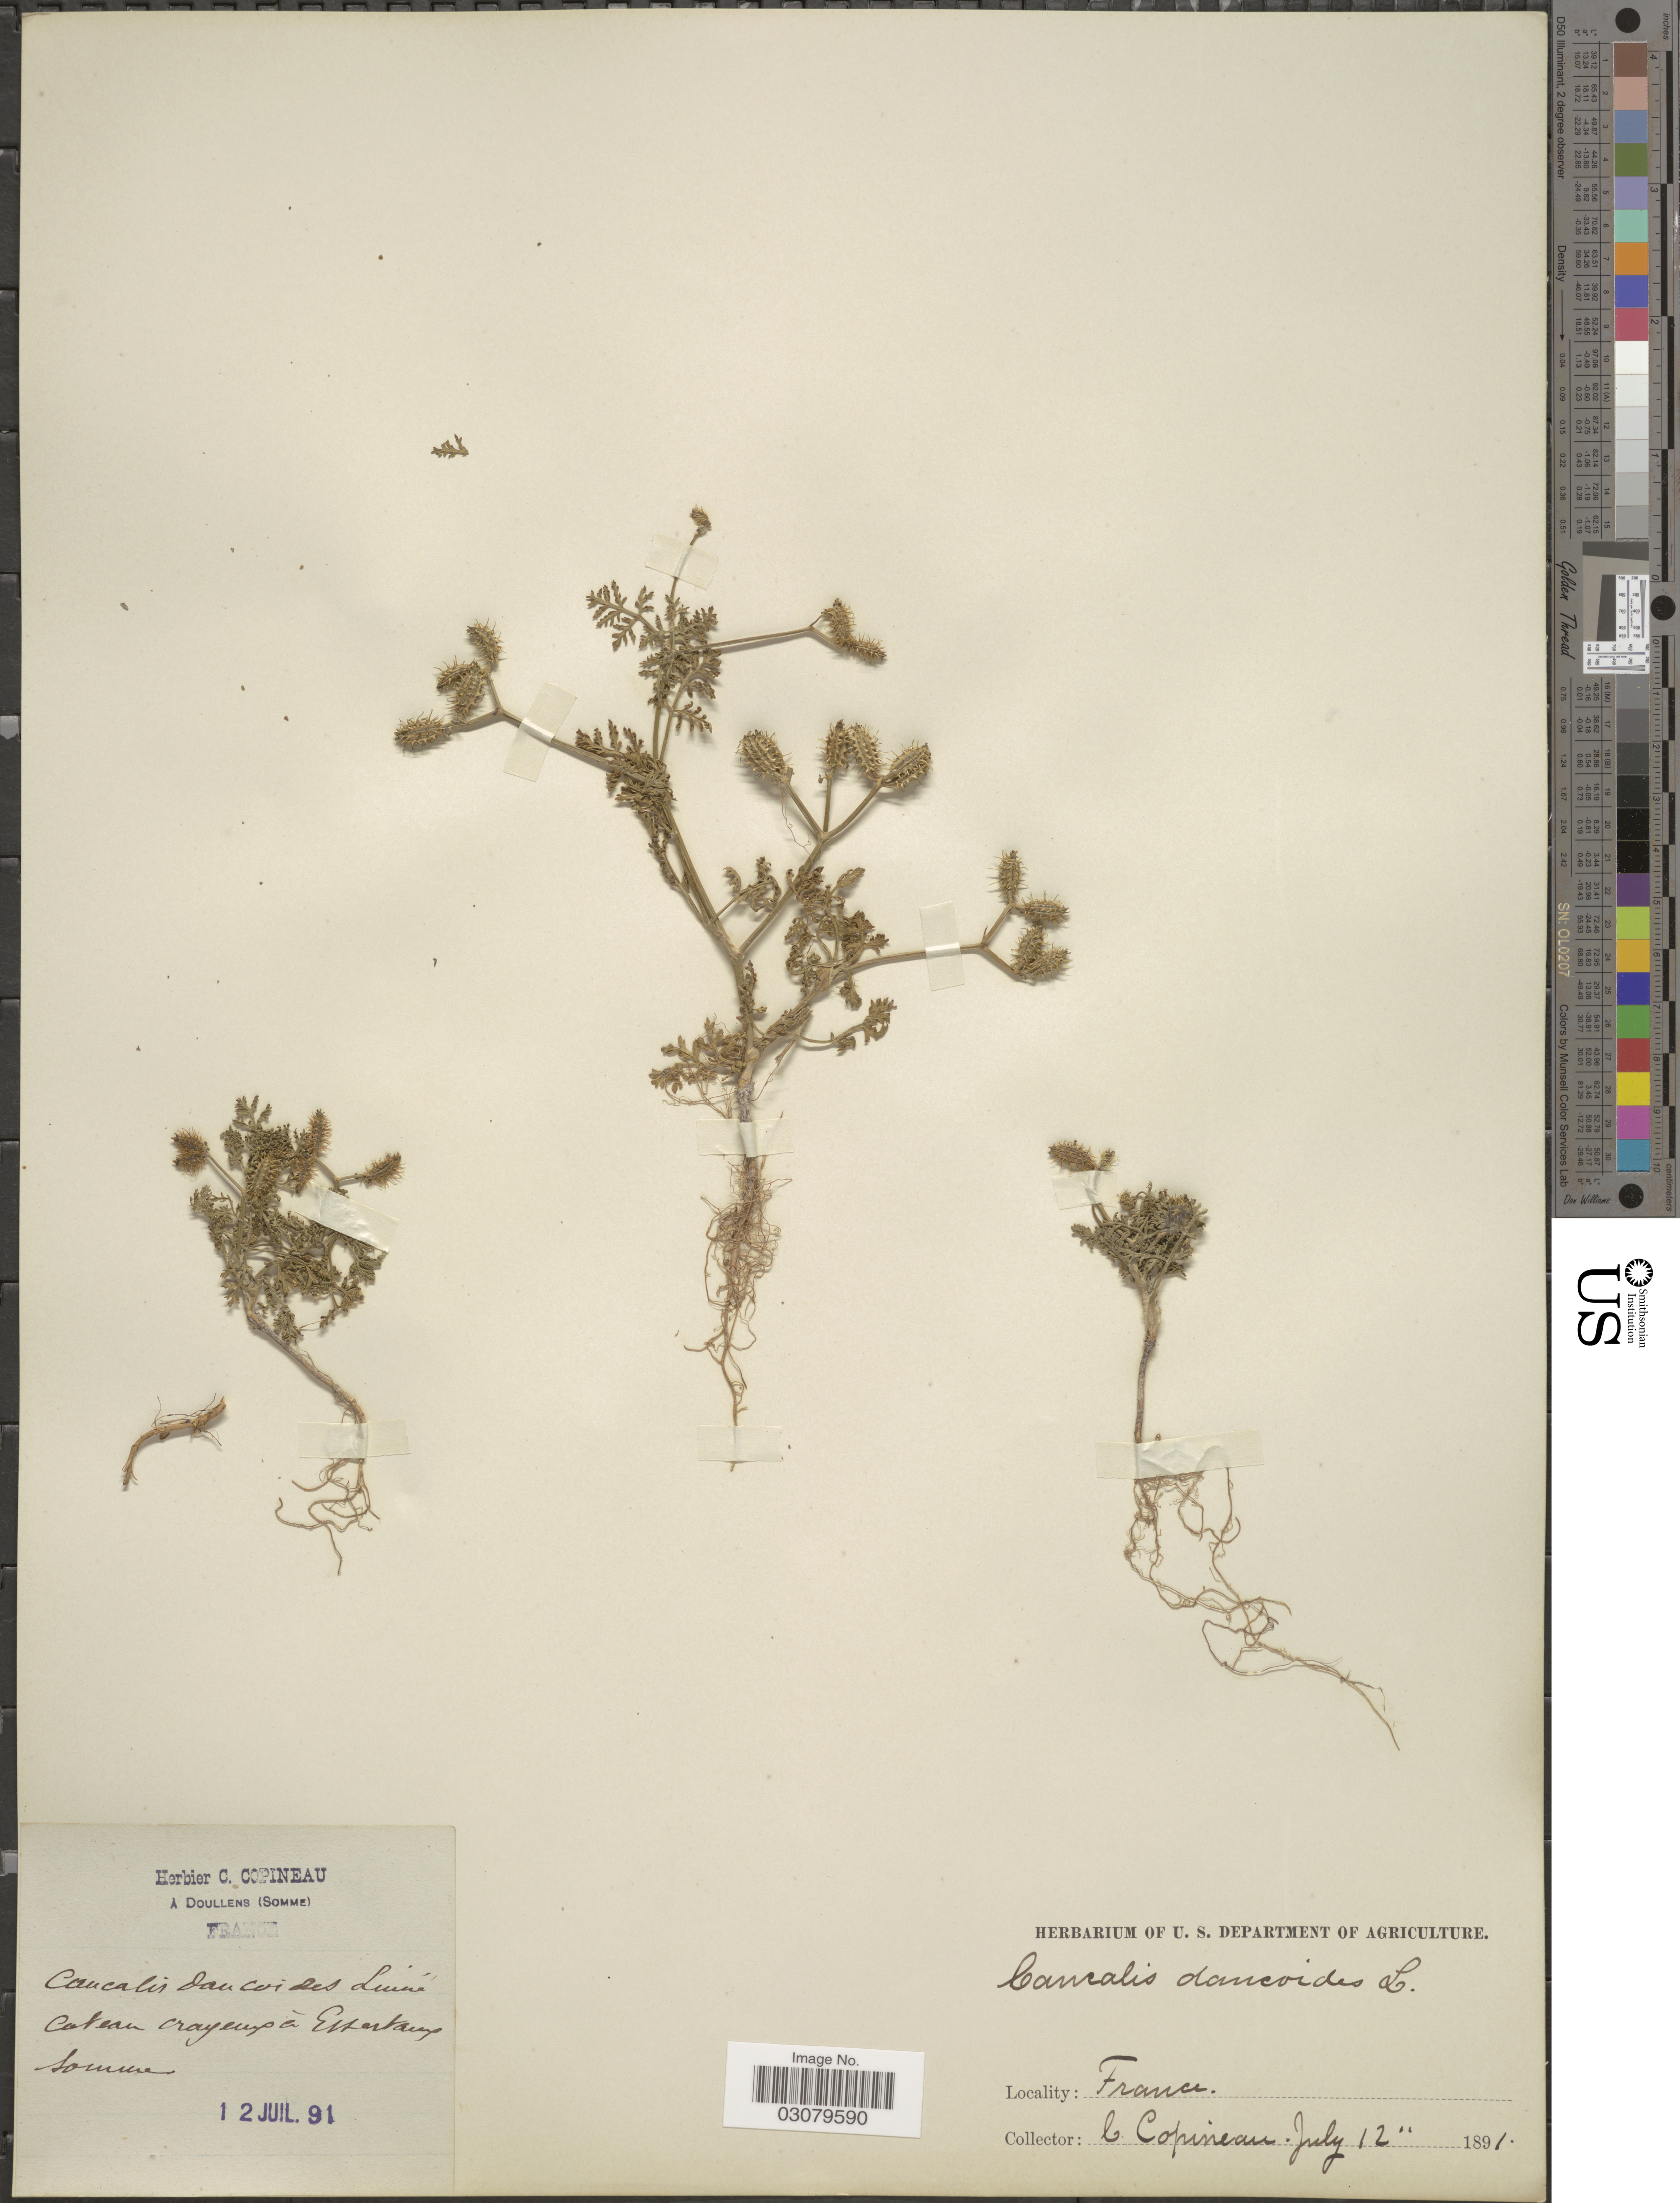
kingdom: Plantae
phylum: Tracheophyta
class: Magnoliopsida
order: Apiales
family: Apiaceae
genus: Caucalis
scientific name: Caucalis daucoides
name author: L.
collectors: C. Copineau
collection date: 1891-07-12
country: France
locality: Cateau crayeux á Essertaux Somme.